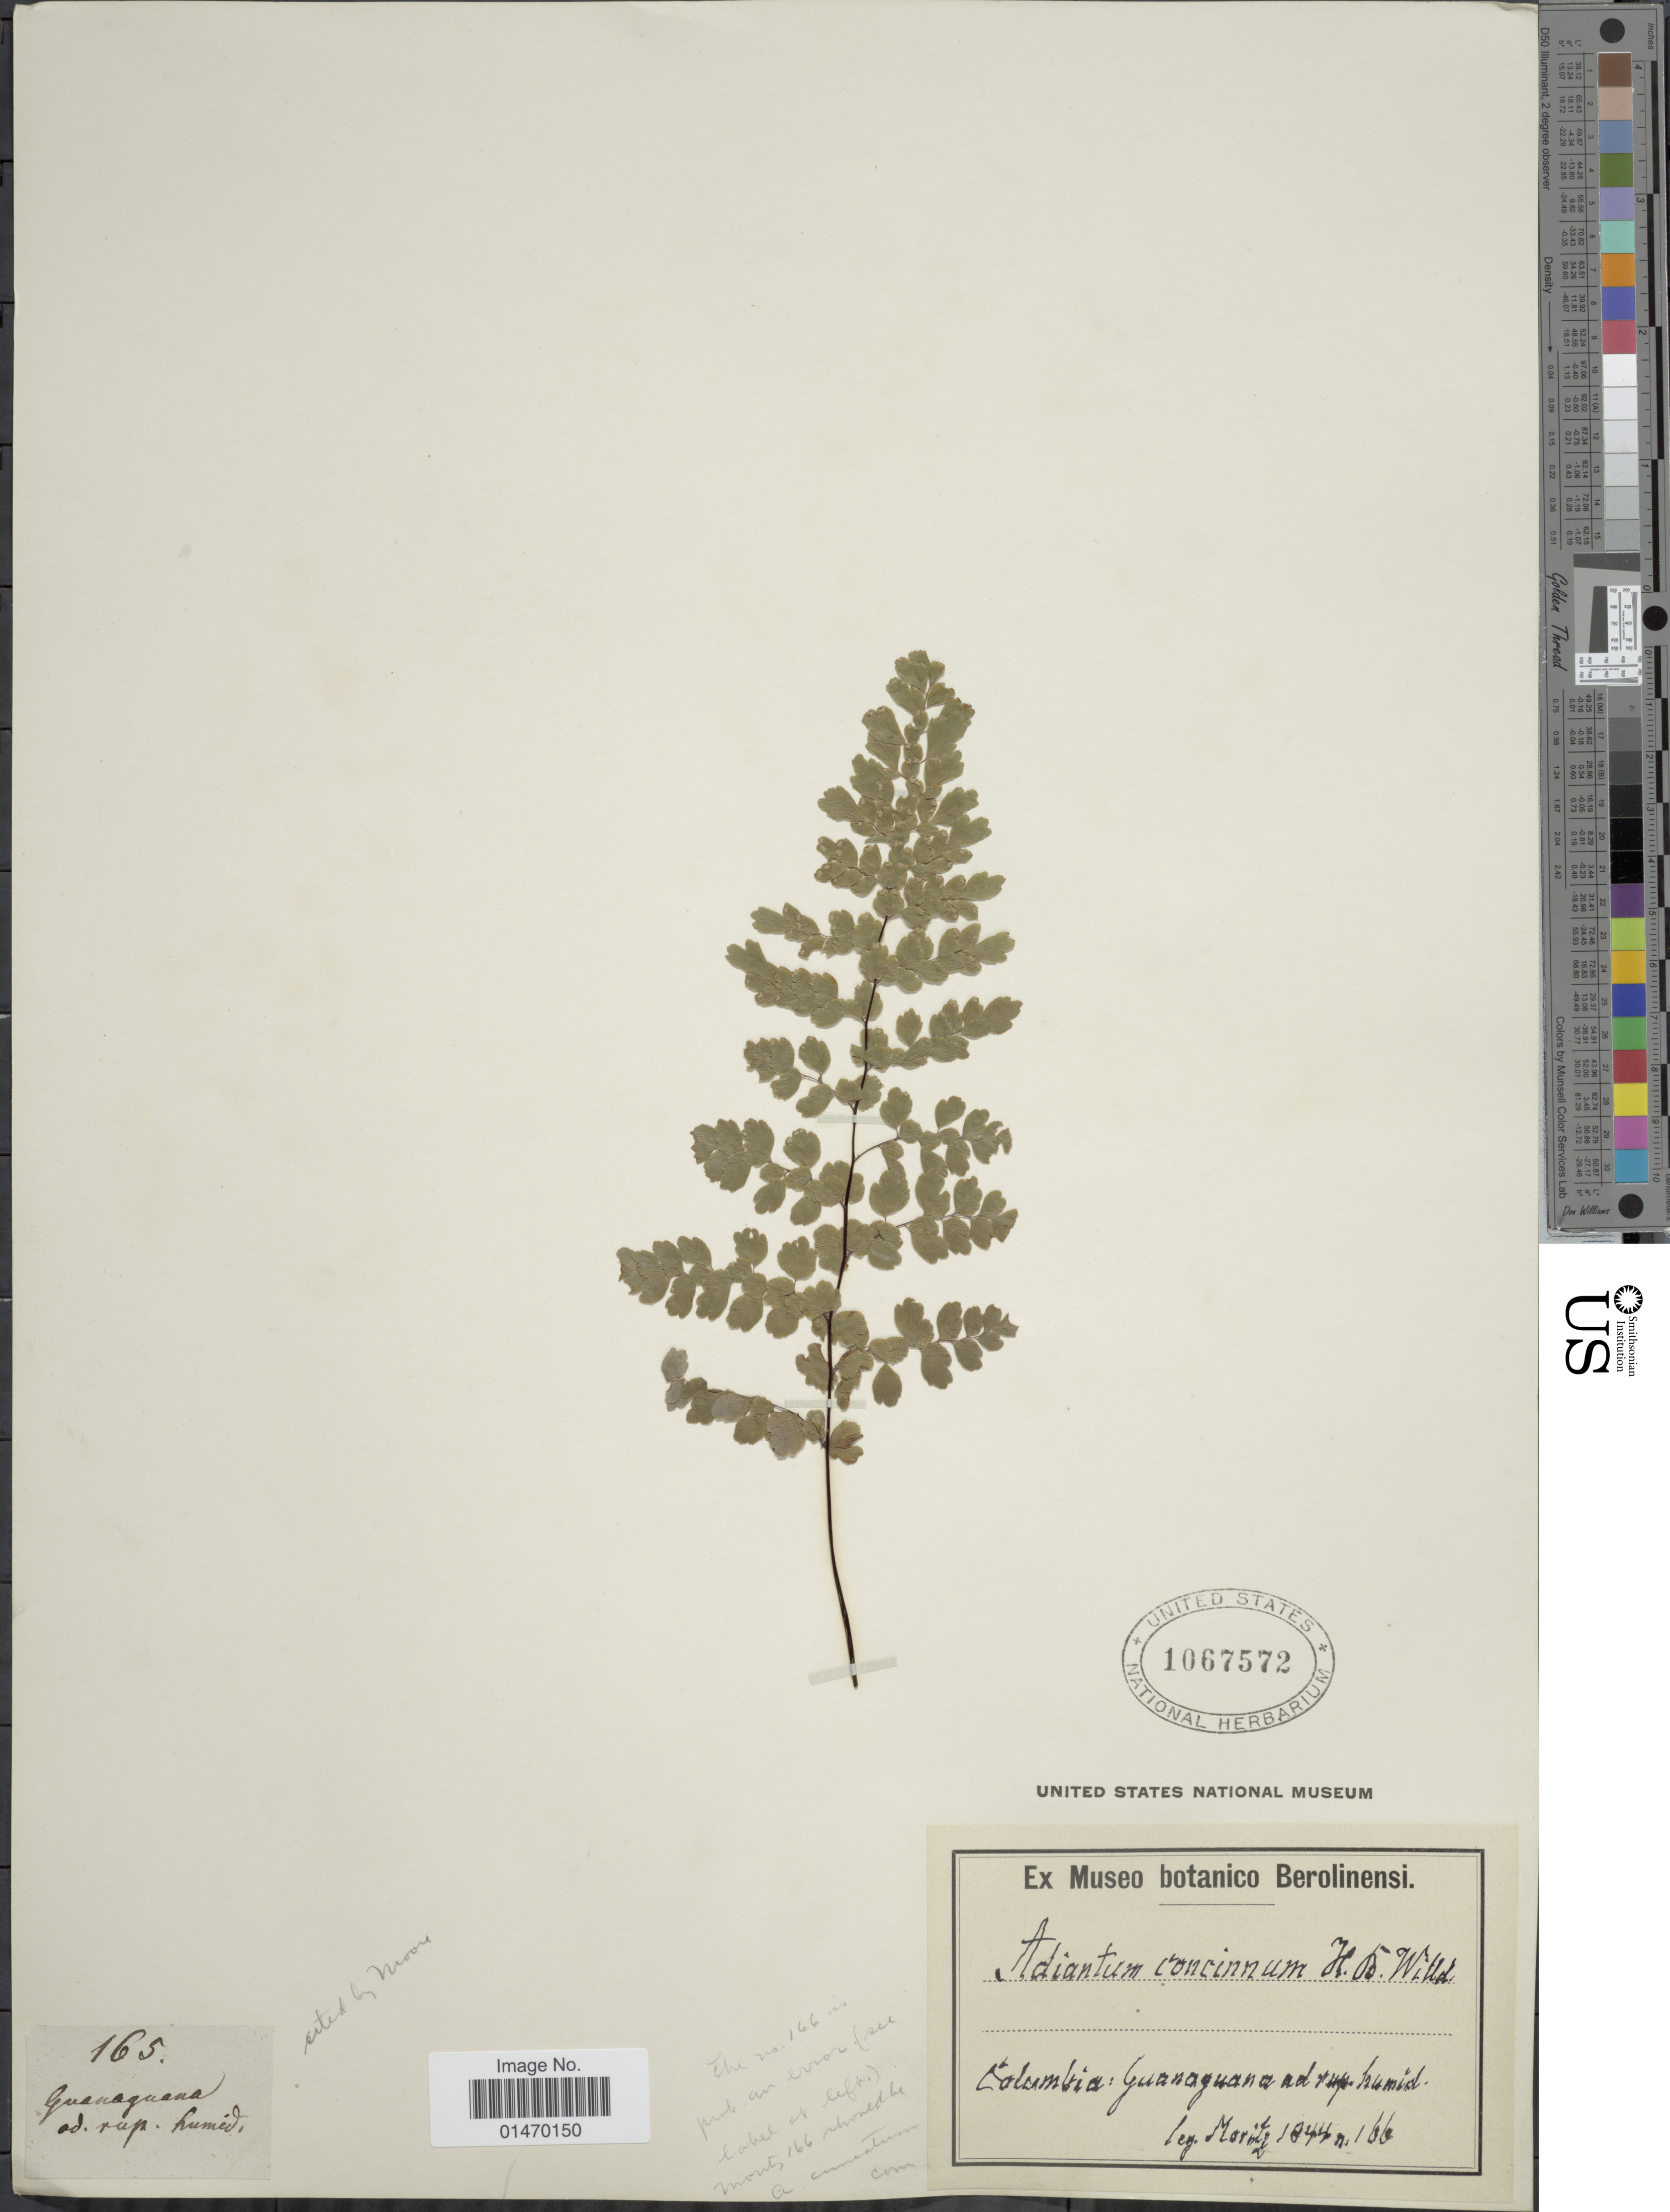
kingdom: Plantae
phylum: Tracheophyta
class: Polypodiopsida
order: Polypodiales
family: Pteridaceae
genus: Adiantum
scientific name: Adiantum concinnum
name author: Humb. & Bonpl. ex Willd.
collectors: Moritz, --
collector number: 166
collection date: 1844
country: Colombia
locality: Guanbuana.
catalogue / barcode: US 1067572